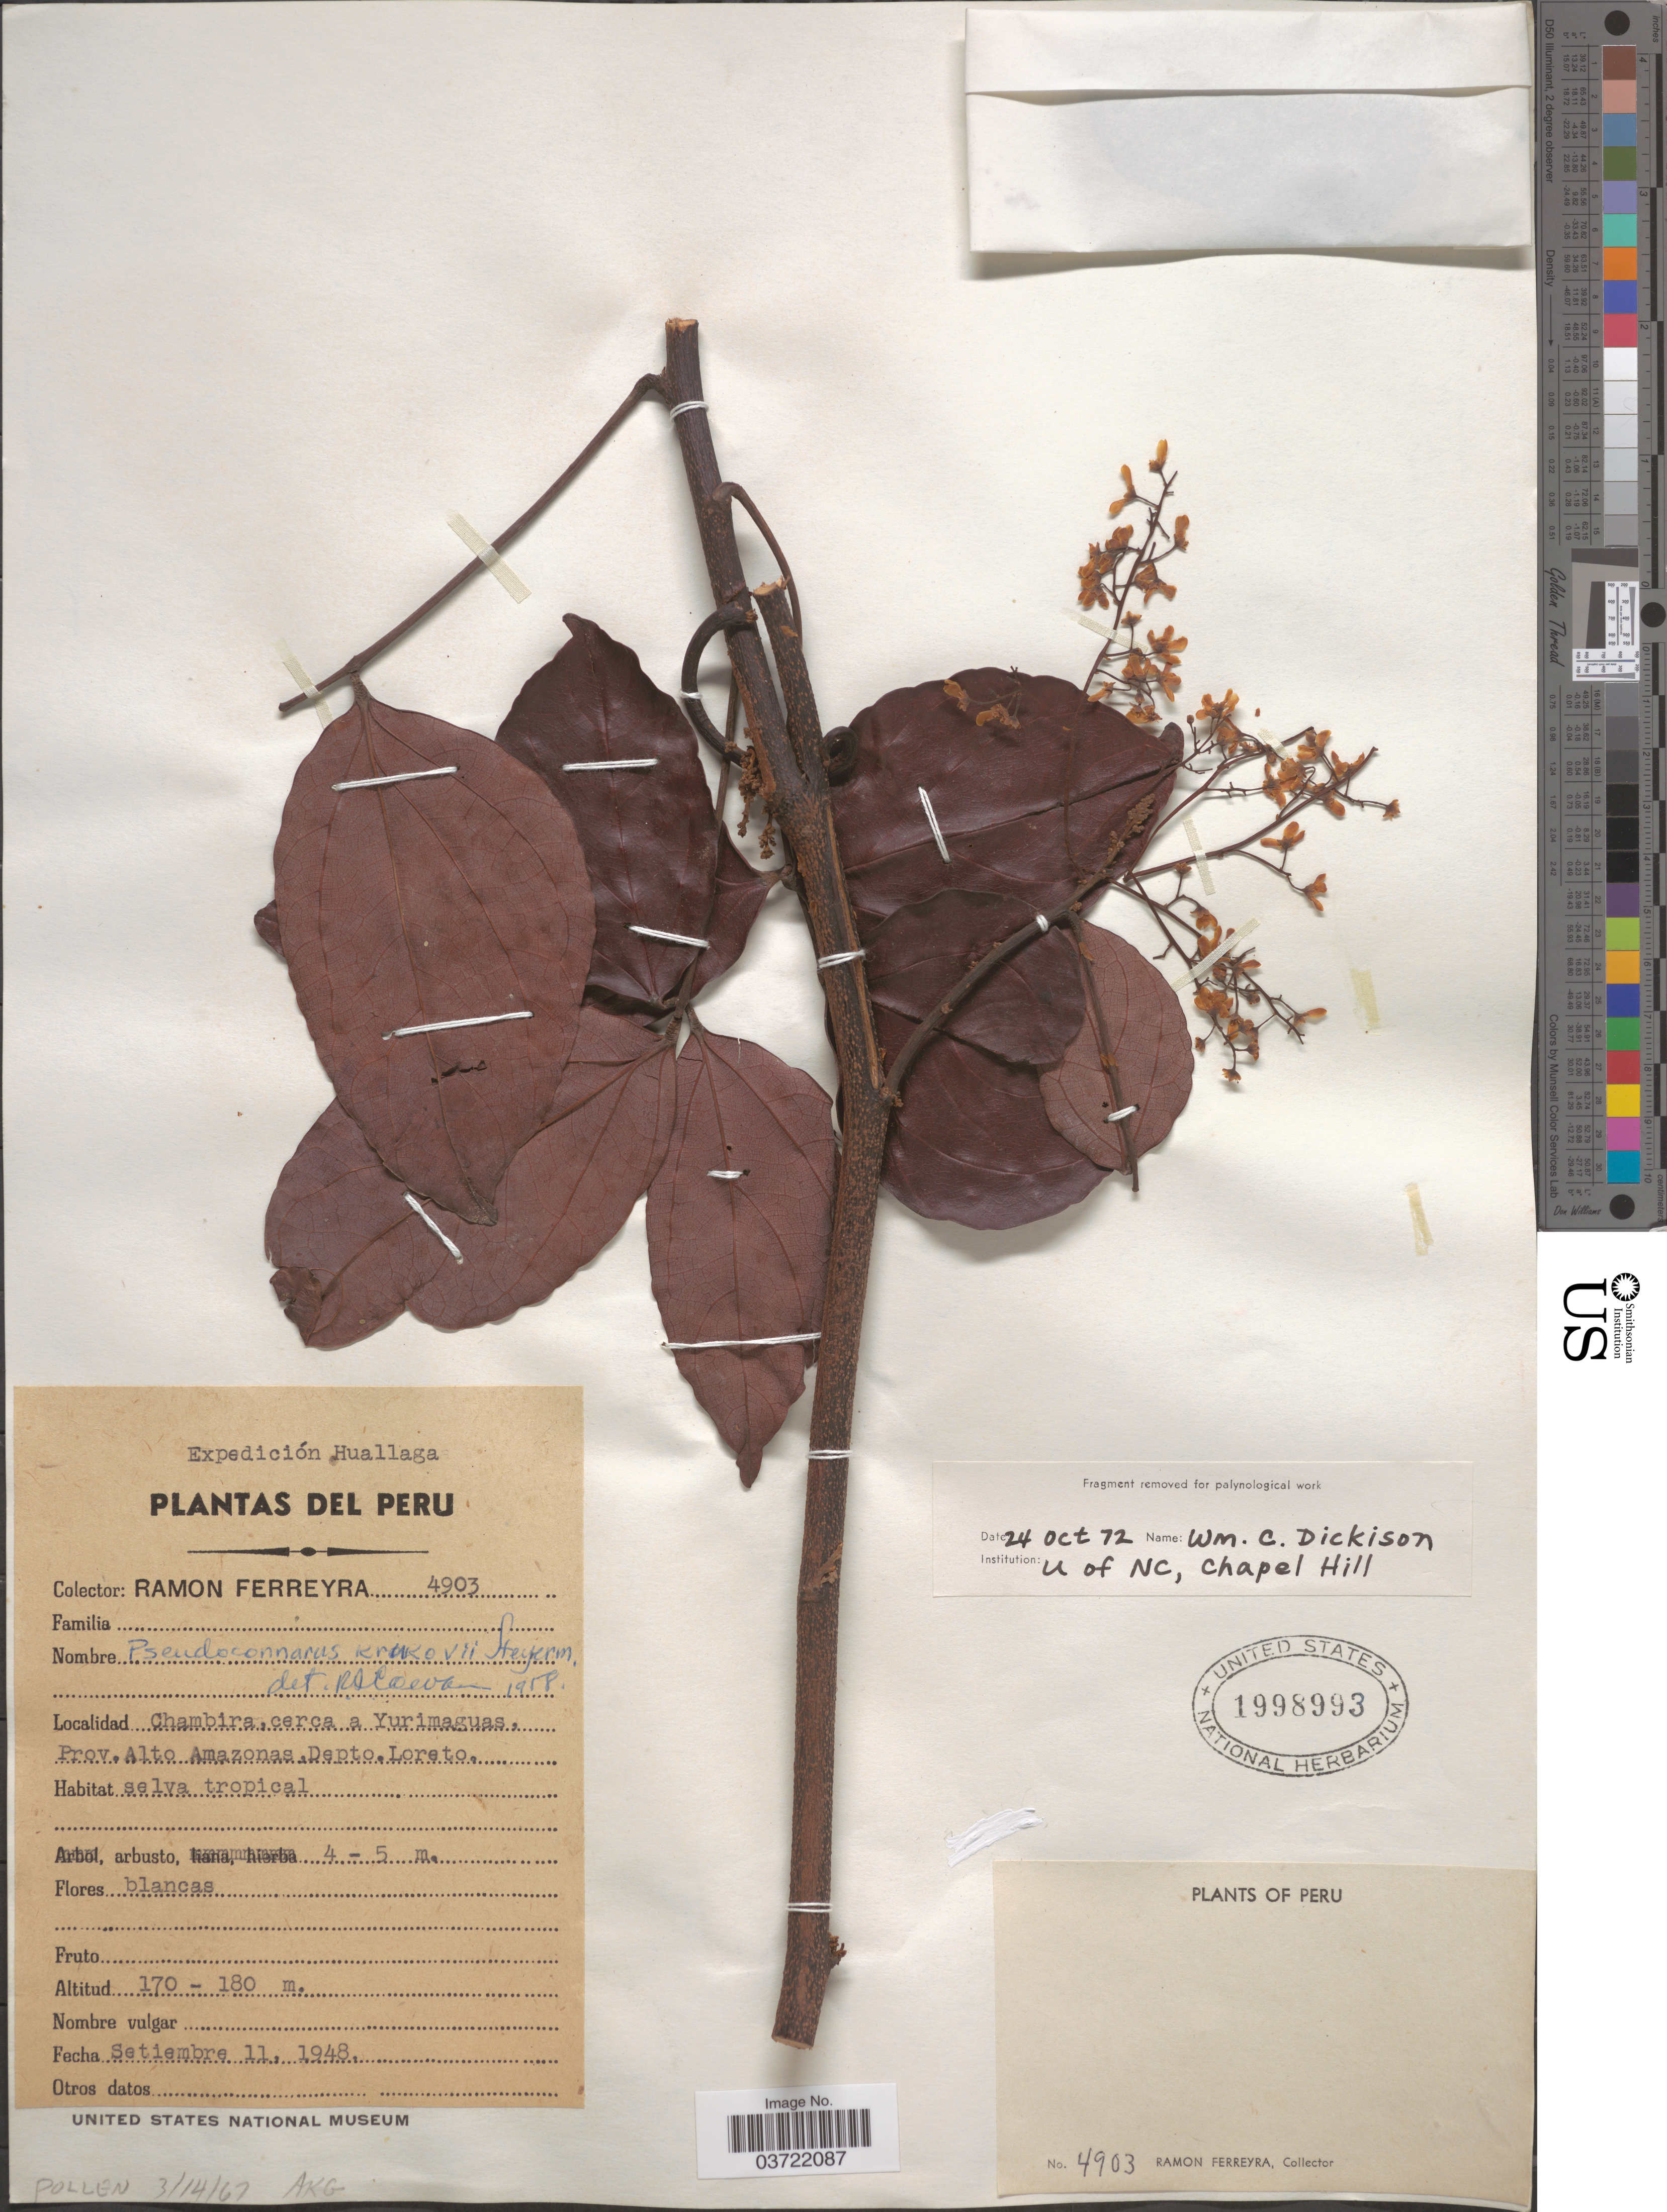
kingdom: Plantae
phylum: Tracheophyta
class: Magnoliopsida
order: Oxalidales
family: Connaraceae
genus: Pseudoconnarus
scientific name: Pseudoconnarus macrophyllus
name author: (Poepp.) Radlk.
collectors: R. A. Ferreyra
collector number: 4903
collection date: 1948-09-11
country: Peru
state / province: Loreto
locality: Chambira, cerca a Yurimaguas, Prov. Alto Amazonas, Depto. Loreto.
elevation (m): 170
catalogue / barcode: US 1998993